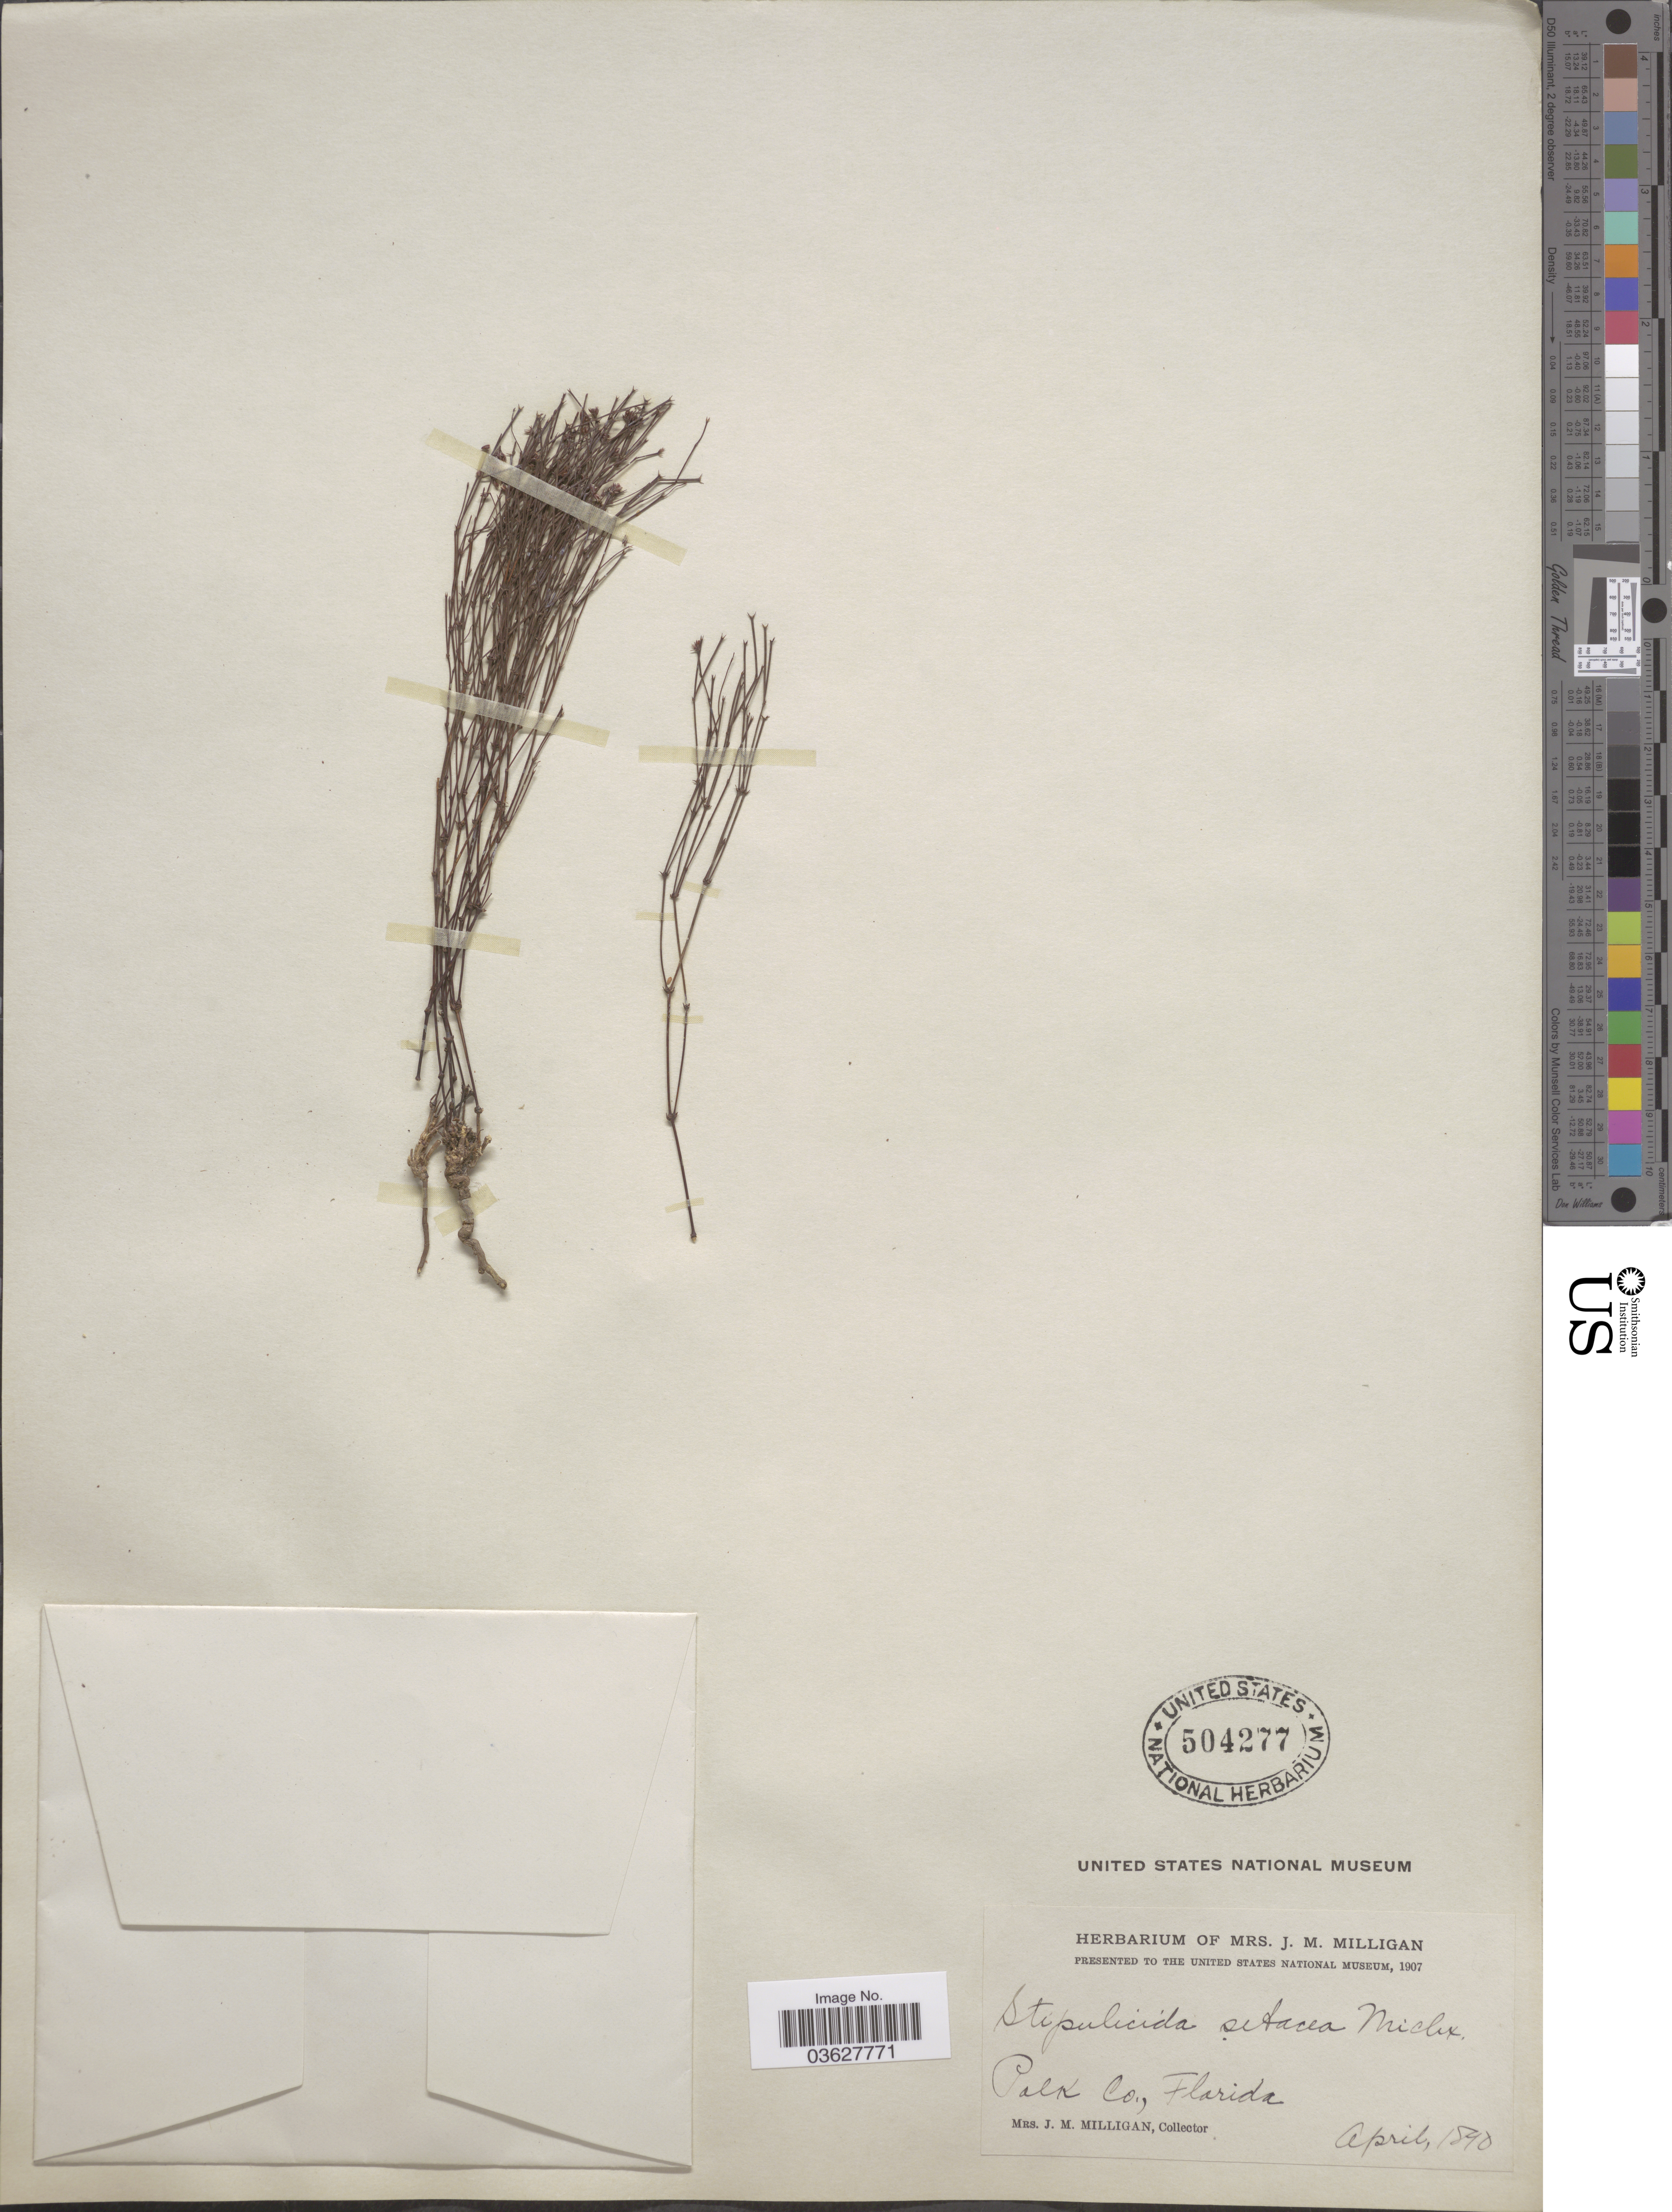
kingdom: Plantae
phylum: Tracheophyta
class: Magnoliopsida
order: Caryophyllales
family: Caryophyllaceae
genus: Stipulicida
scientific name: Stipulicida setacea var. setacea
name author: Michx.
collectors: J. Milligan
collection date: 1890-04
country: United States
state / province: Florida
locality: Polk Co.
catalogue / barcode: US 504277